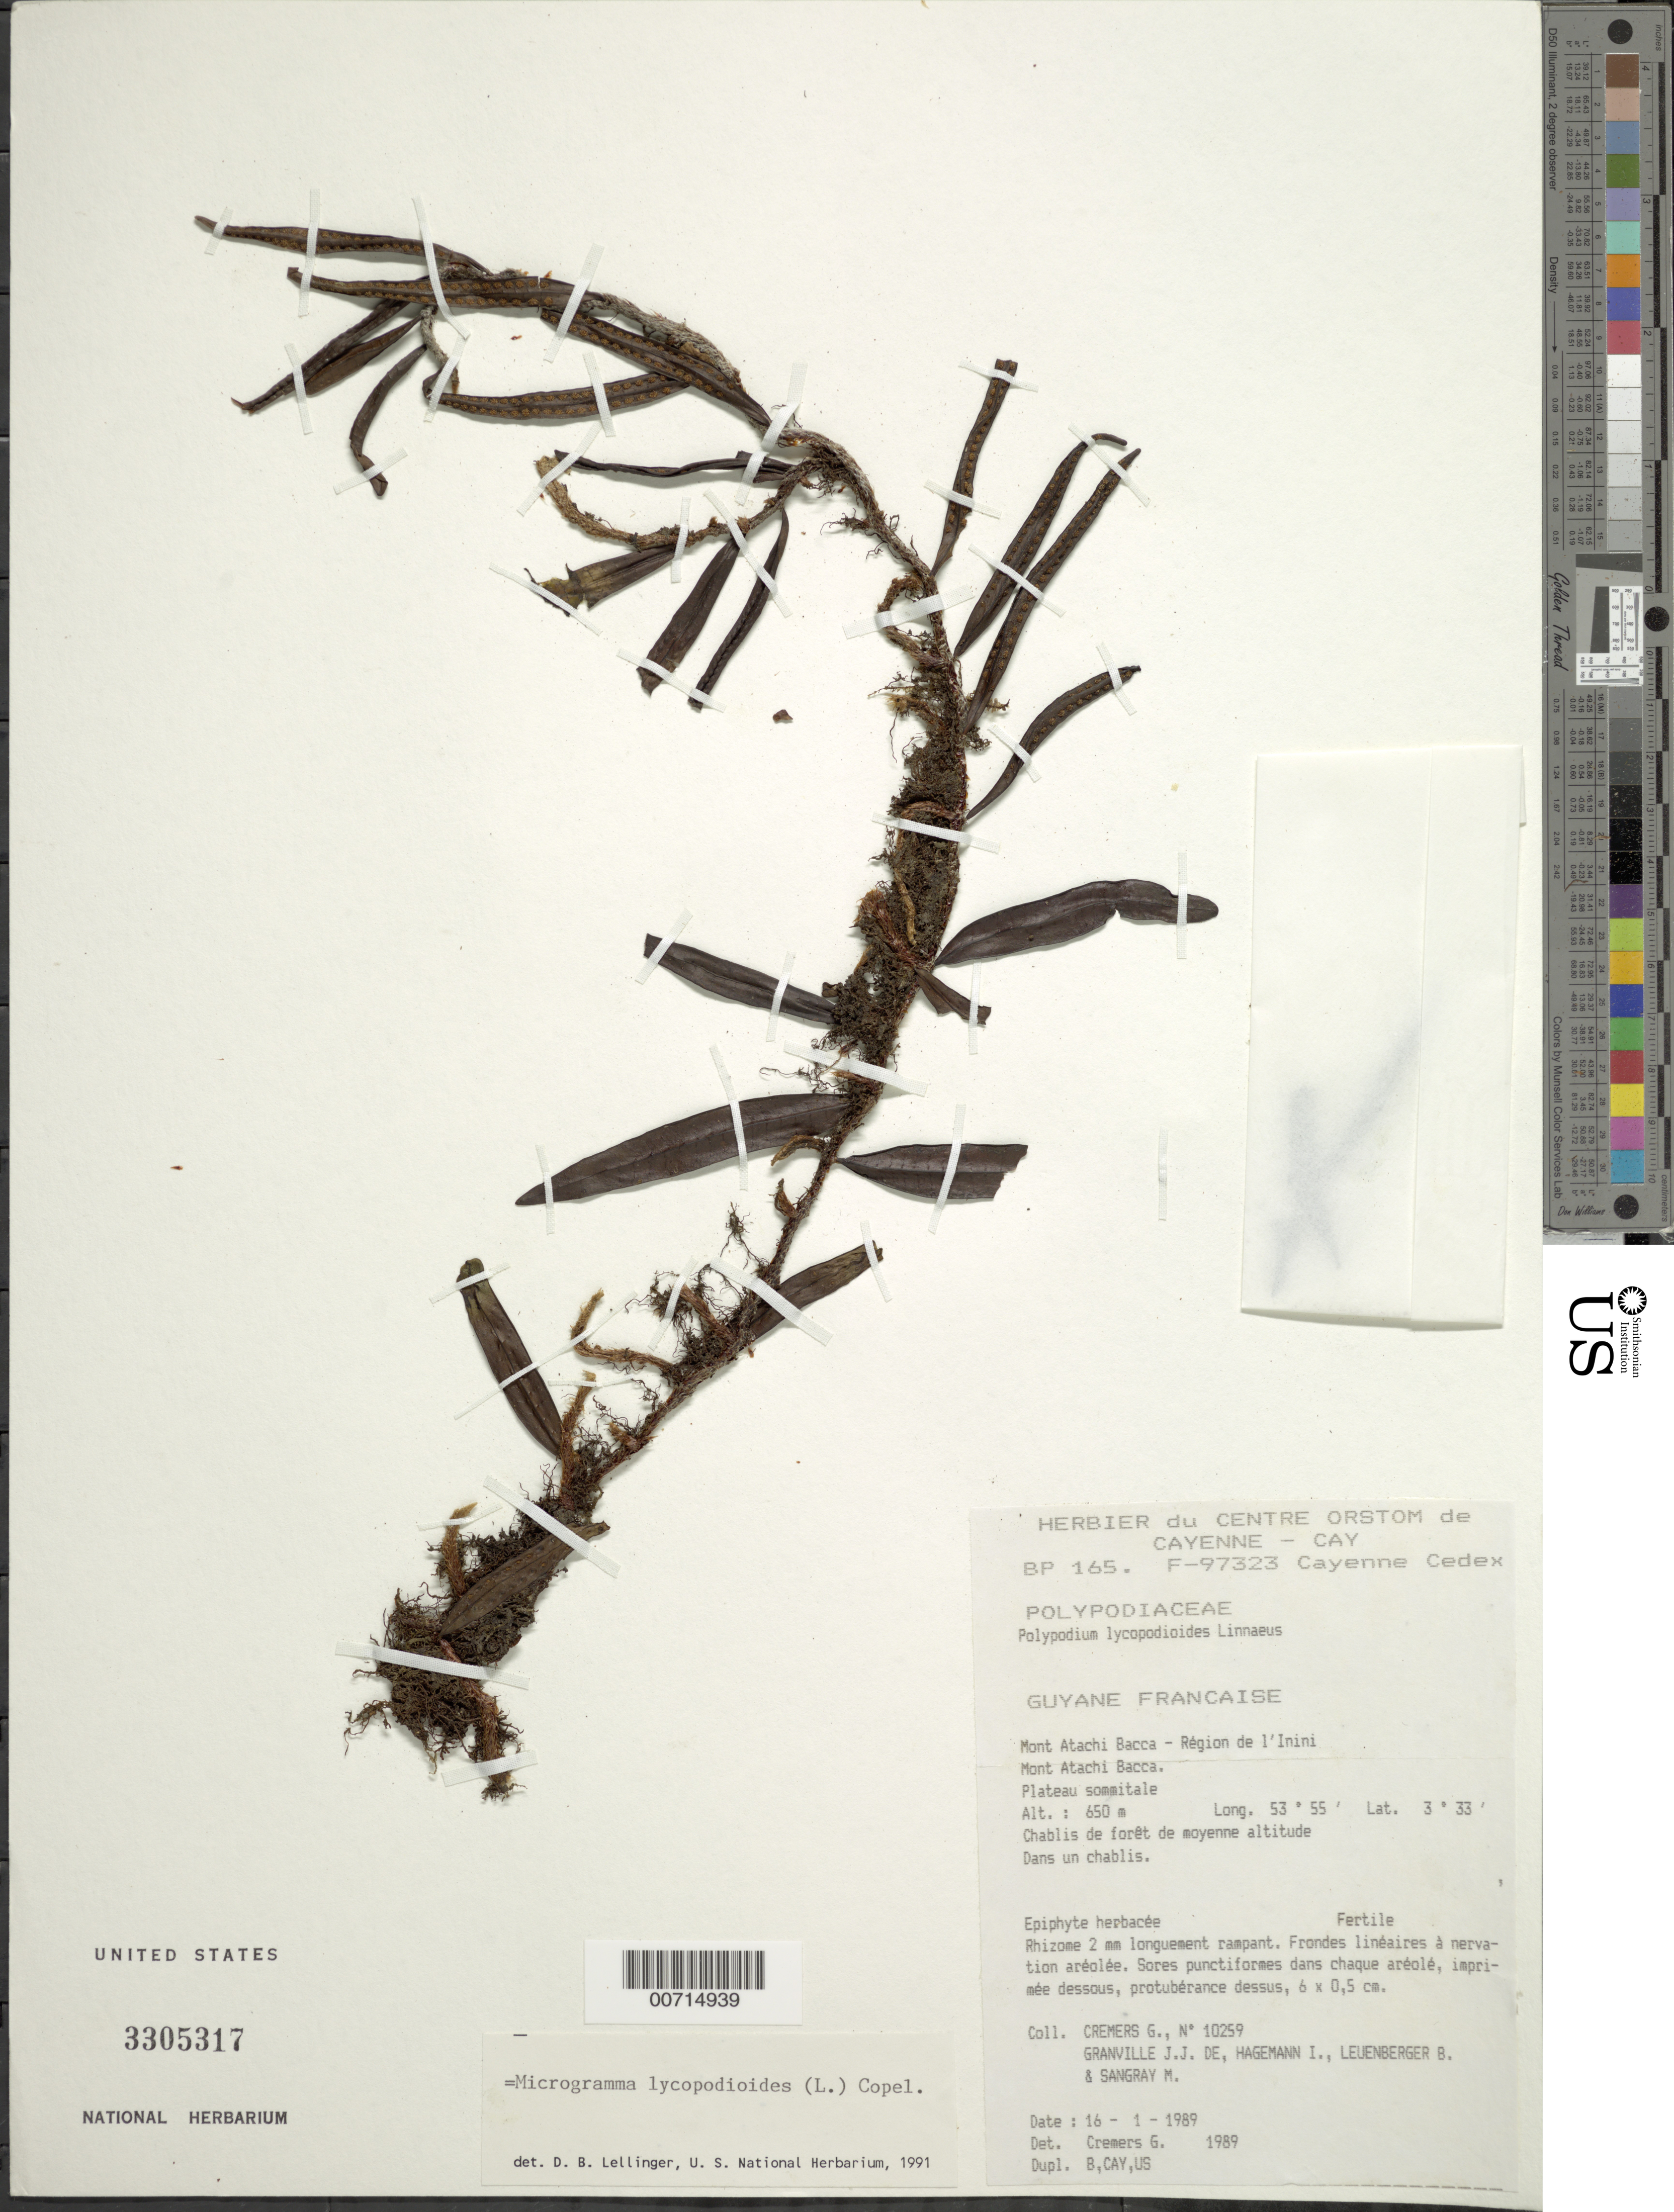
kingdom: Plantae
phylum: Tracheophyta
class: Polypodiopsida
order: Polypodiales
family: Polypodiaceae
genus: Microgramma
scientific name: Microgramma lycopodioides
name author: (L.) Copel.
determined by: Lellinger, David B., (BOT), Smithsonian Institution - National Museum of Natural History (UNITED STATES)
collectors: G. Cremers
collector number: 10259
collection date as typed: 16-Jan-89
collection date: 1989-01-16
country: French Guiana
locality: Mont Atachi Bacca, région de l'Inini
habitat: Chablis de forêt de moyenne altitude; dans un chablis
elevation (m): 650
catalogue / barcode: US 3305317